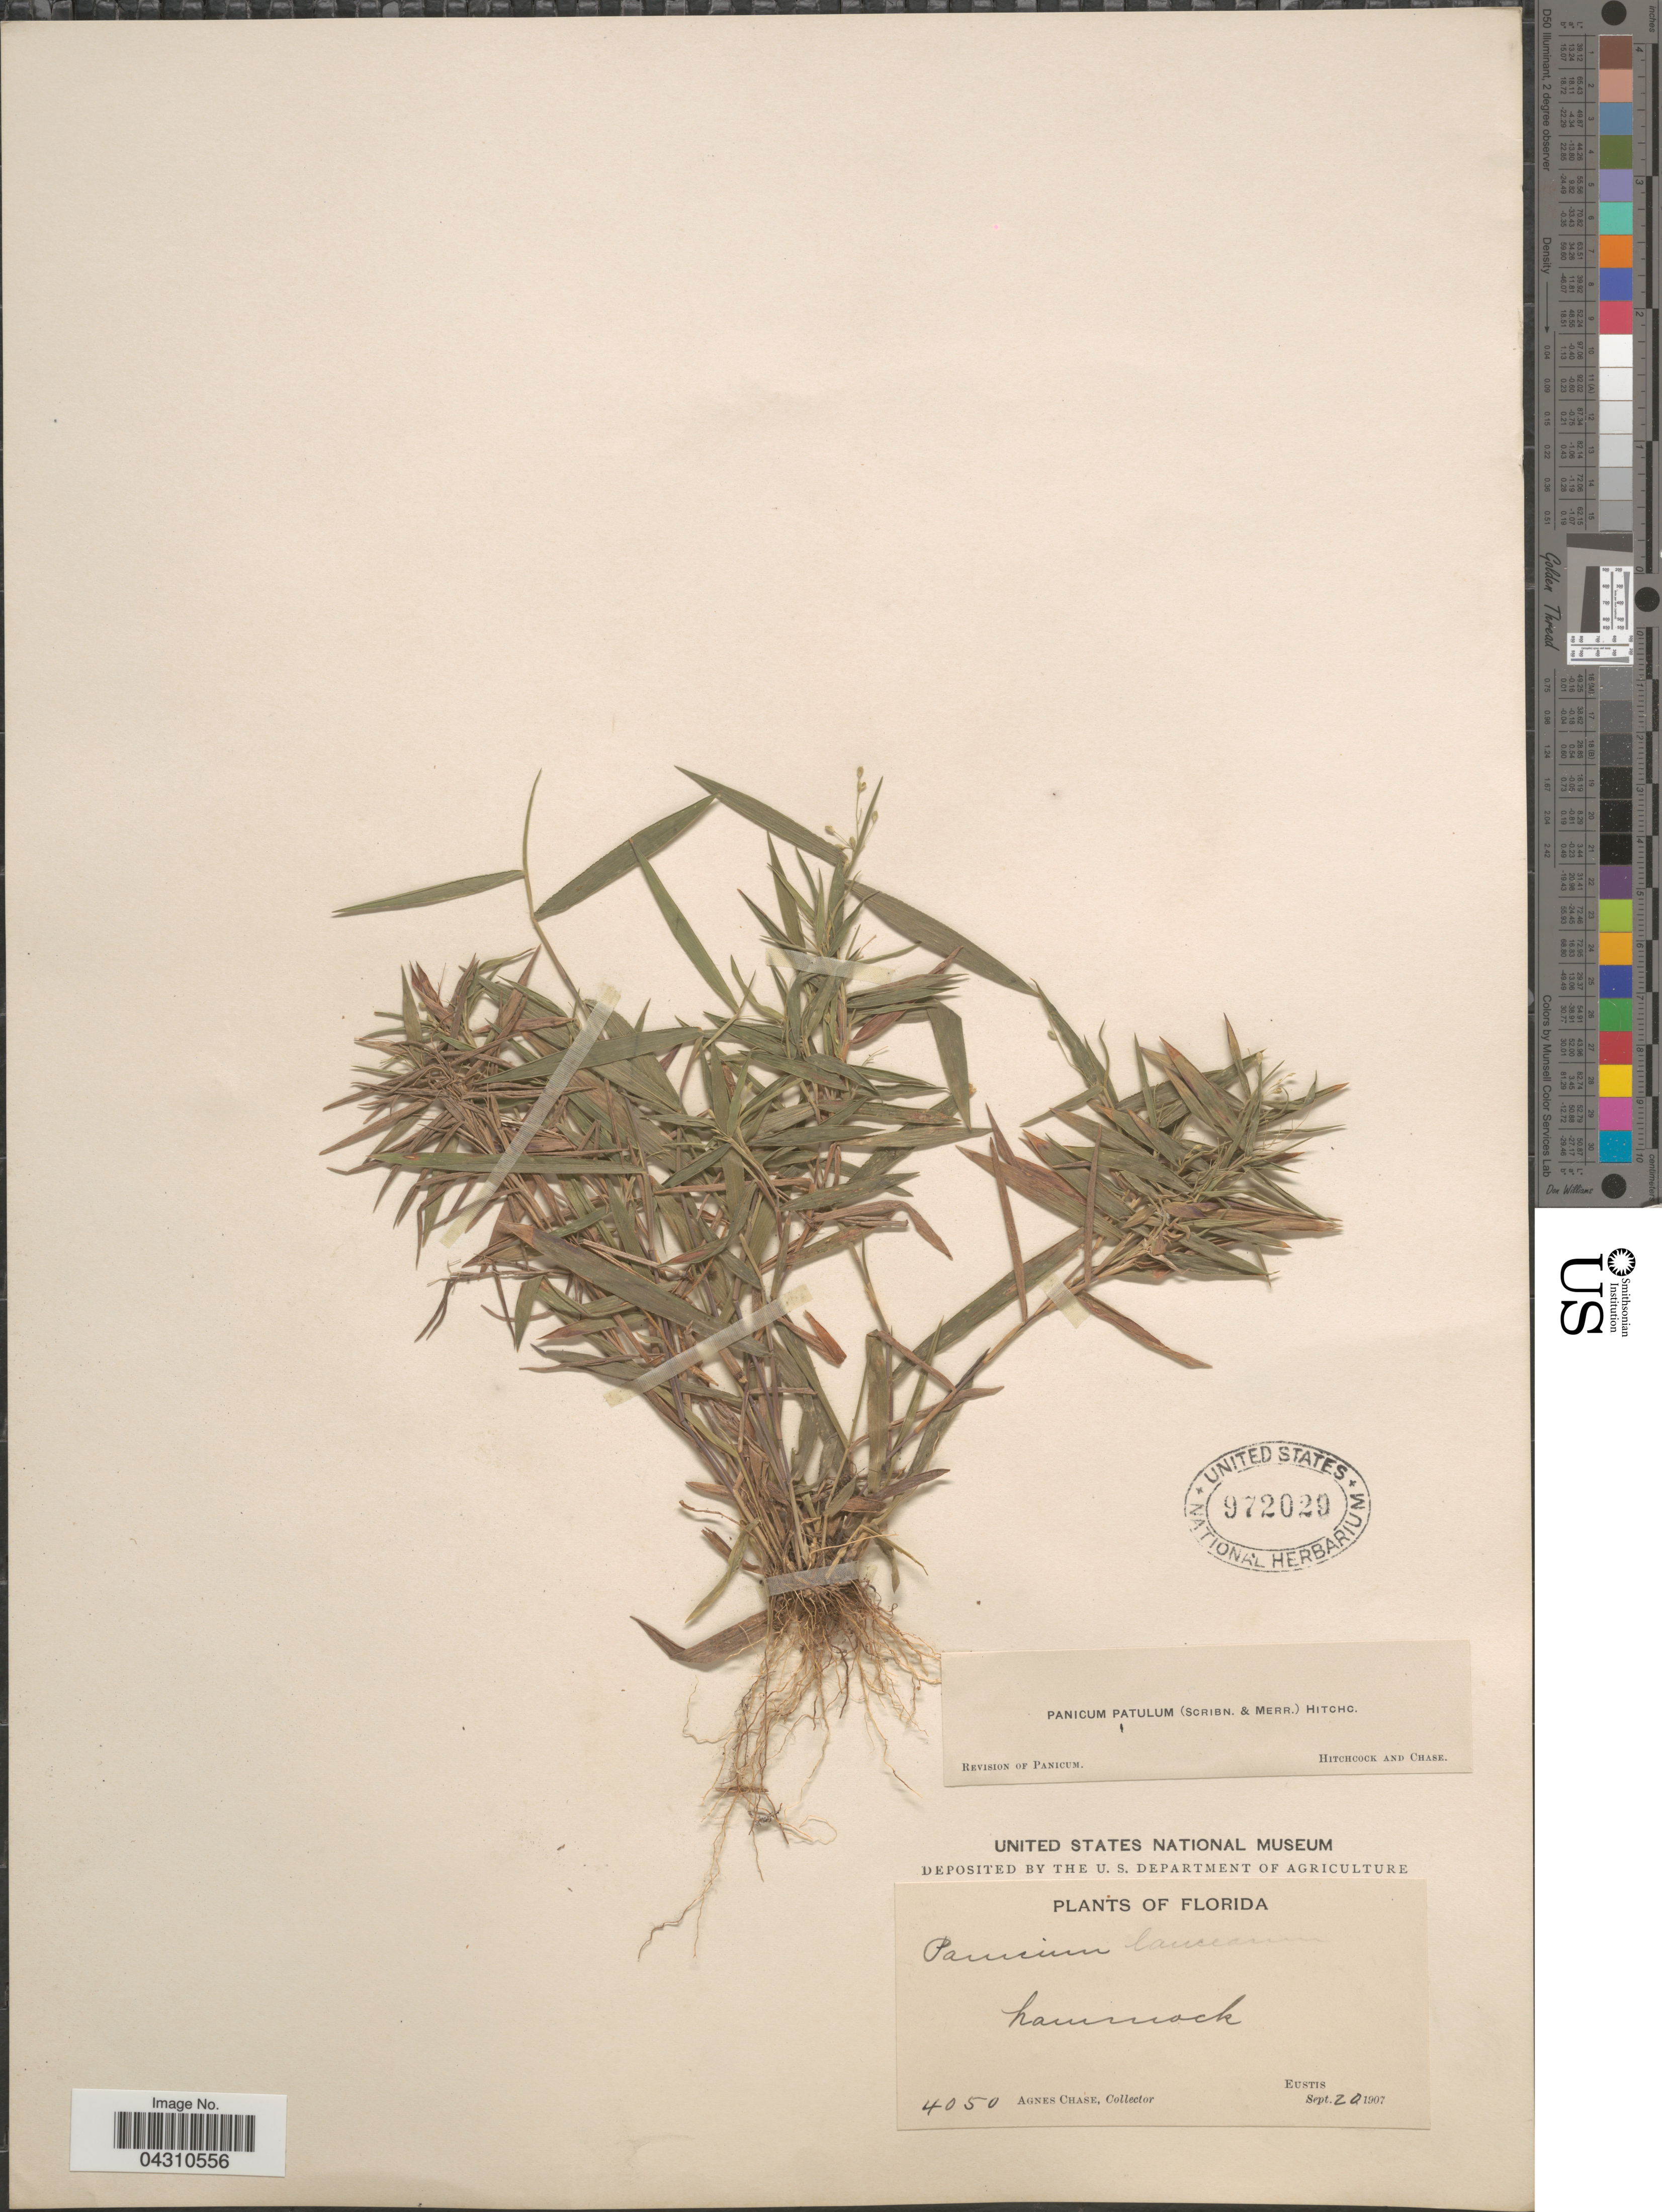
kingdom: Plantae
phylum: Tracheophyta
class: Liliopsida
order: Poales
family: Poaceae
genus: Dichanthelium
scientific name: Dichanthelium portoricense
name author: (Desv. ex Ham.) B.F. Hansen & Wunderlin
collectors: A. Chase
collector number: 4050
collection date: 1907-09-20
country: United States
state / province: Florida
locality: Hammock. Eustis.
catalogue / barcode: US 972029